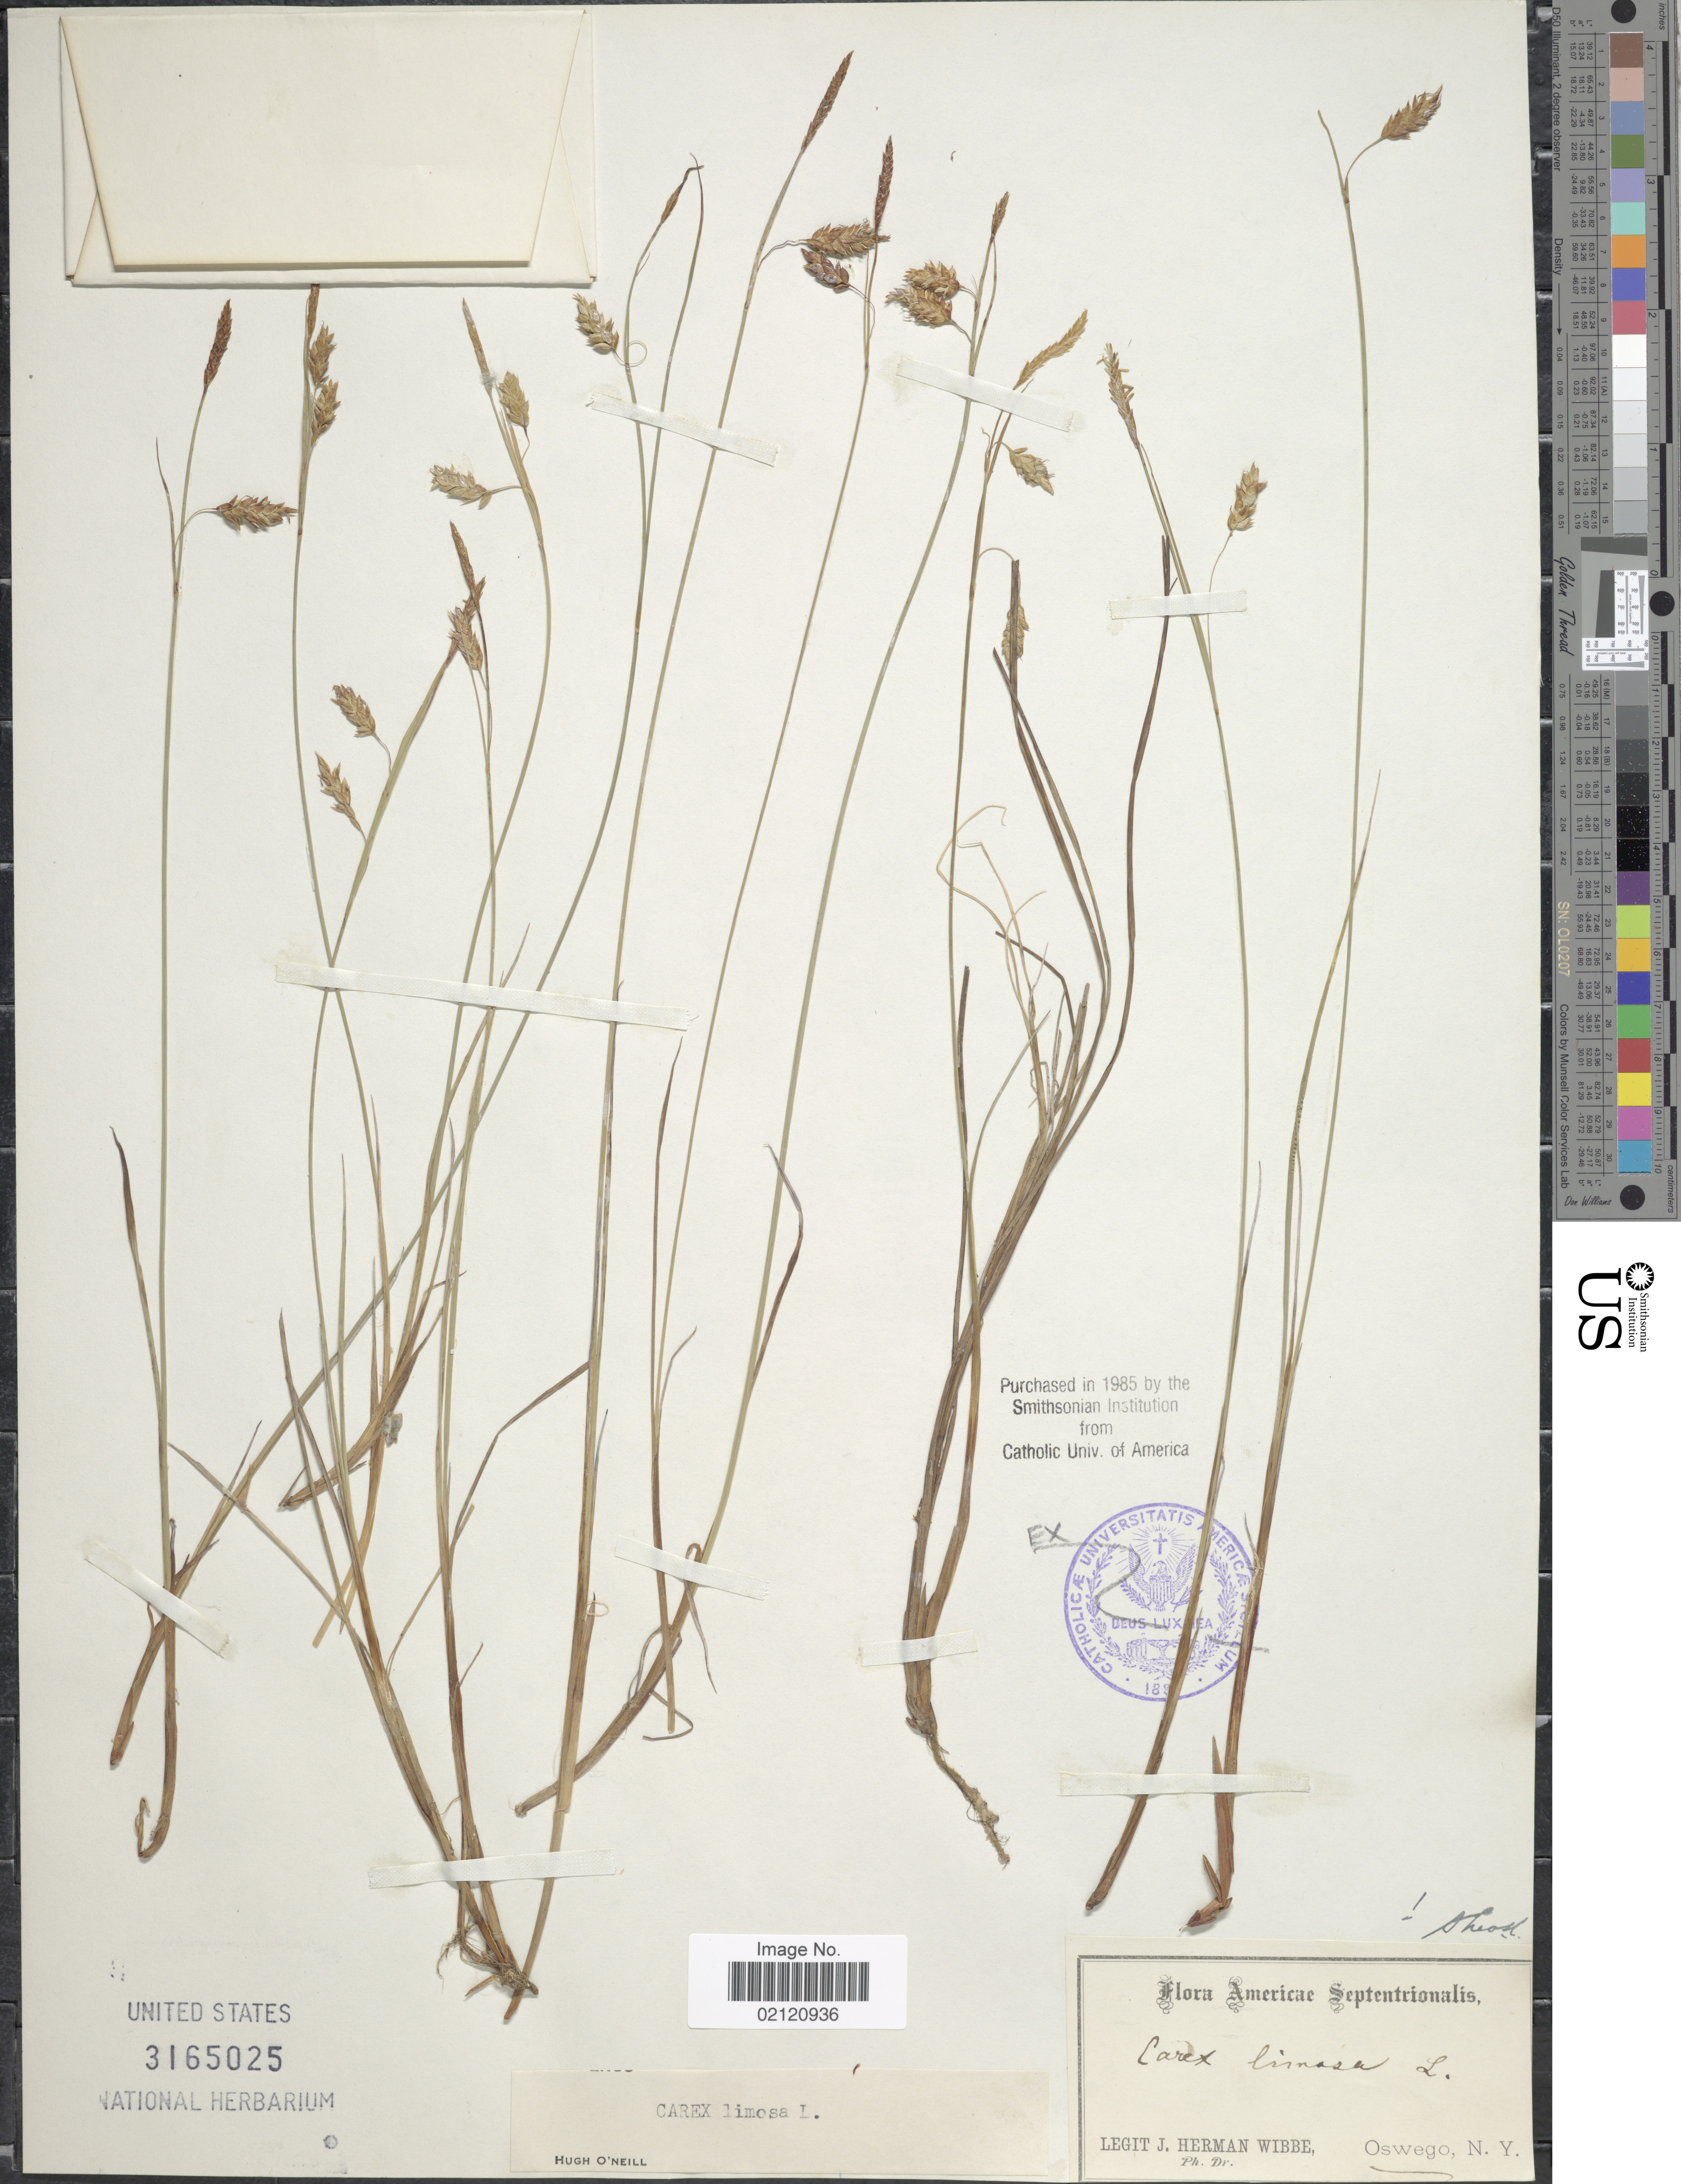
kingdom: Plantae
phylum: Tracheophyta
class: Liliopsida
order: Poales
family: Cyperaceae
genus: Carex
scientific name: Carex limosa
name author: L.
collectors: J. Wibbe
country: United States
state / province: New York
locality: Oswego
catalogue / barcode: US 3165025